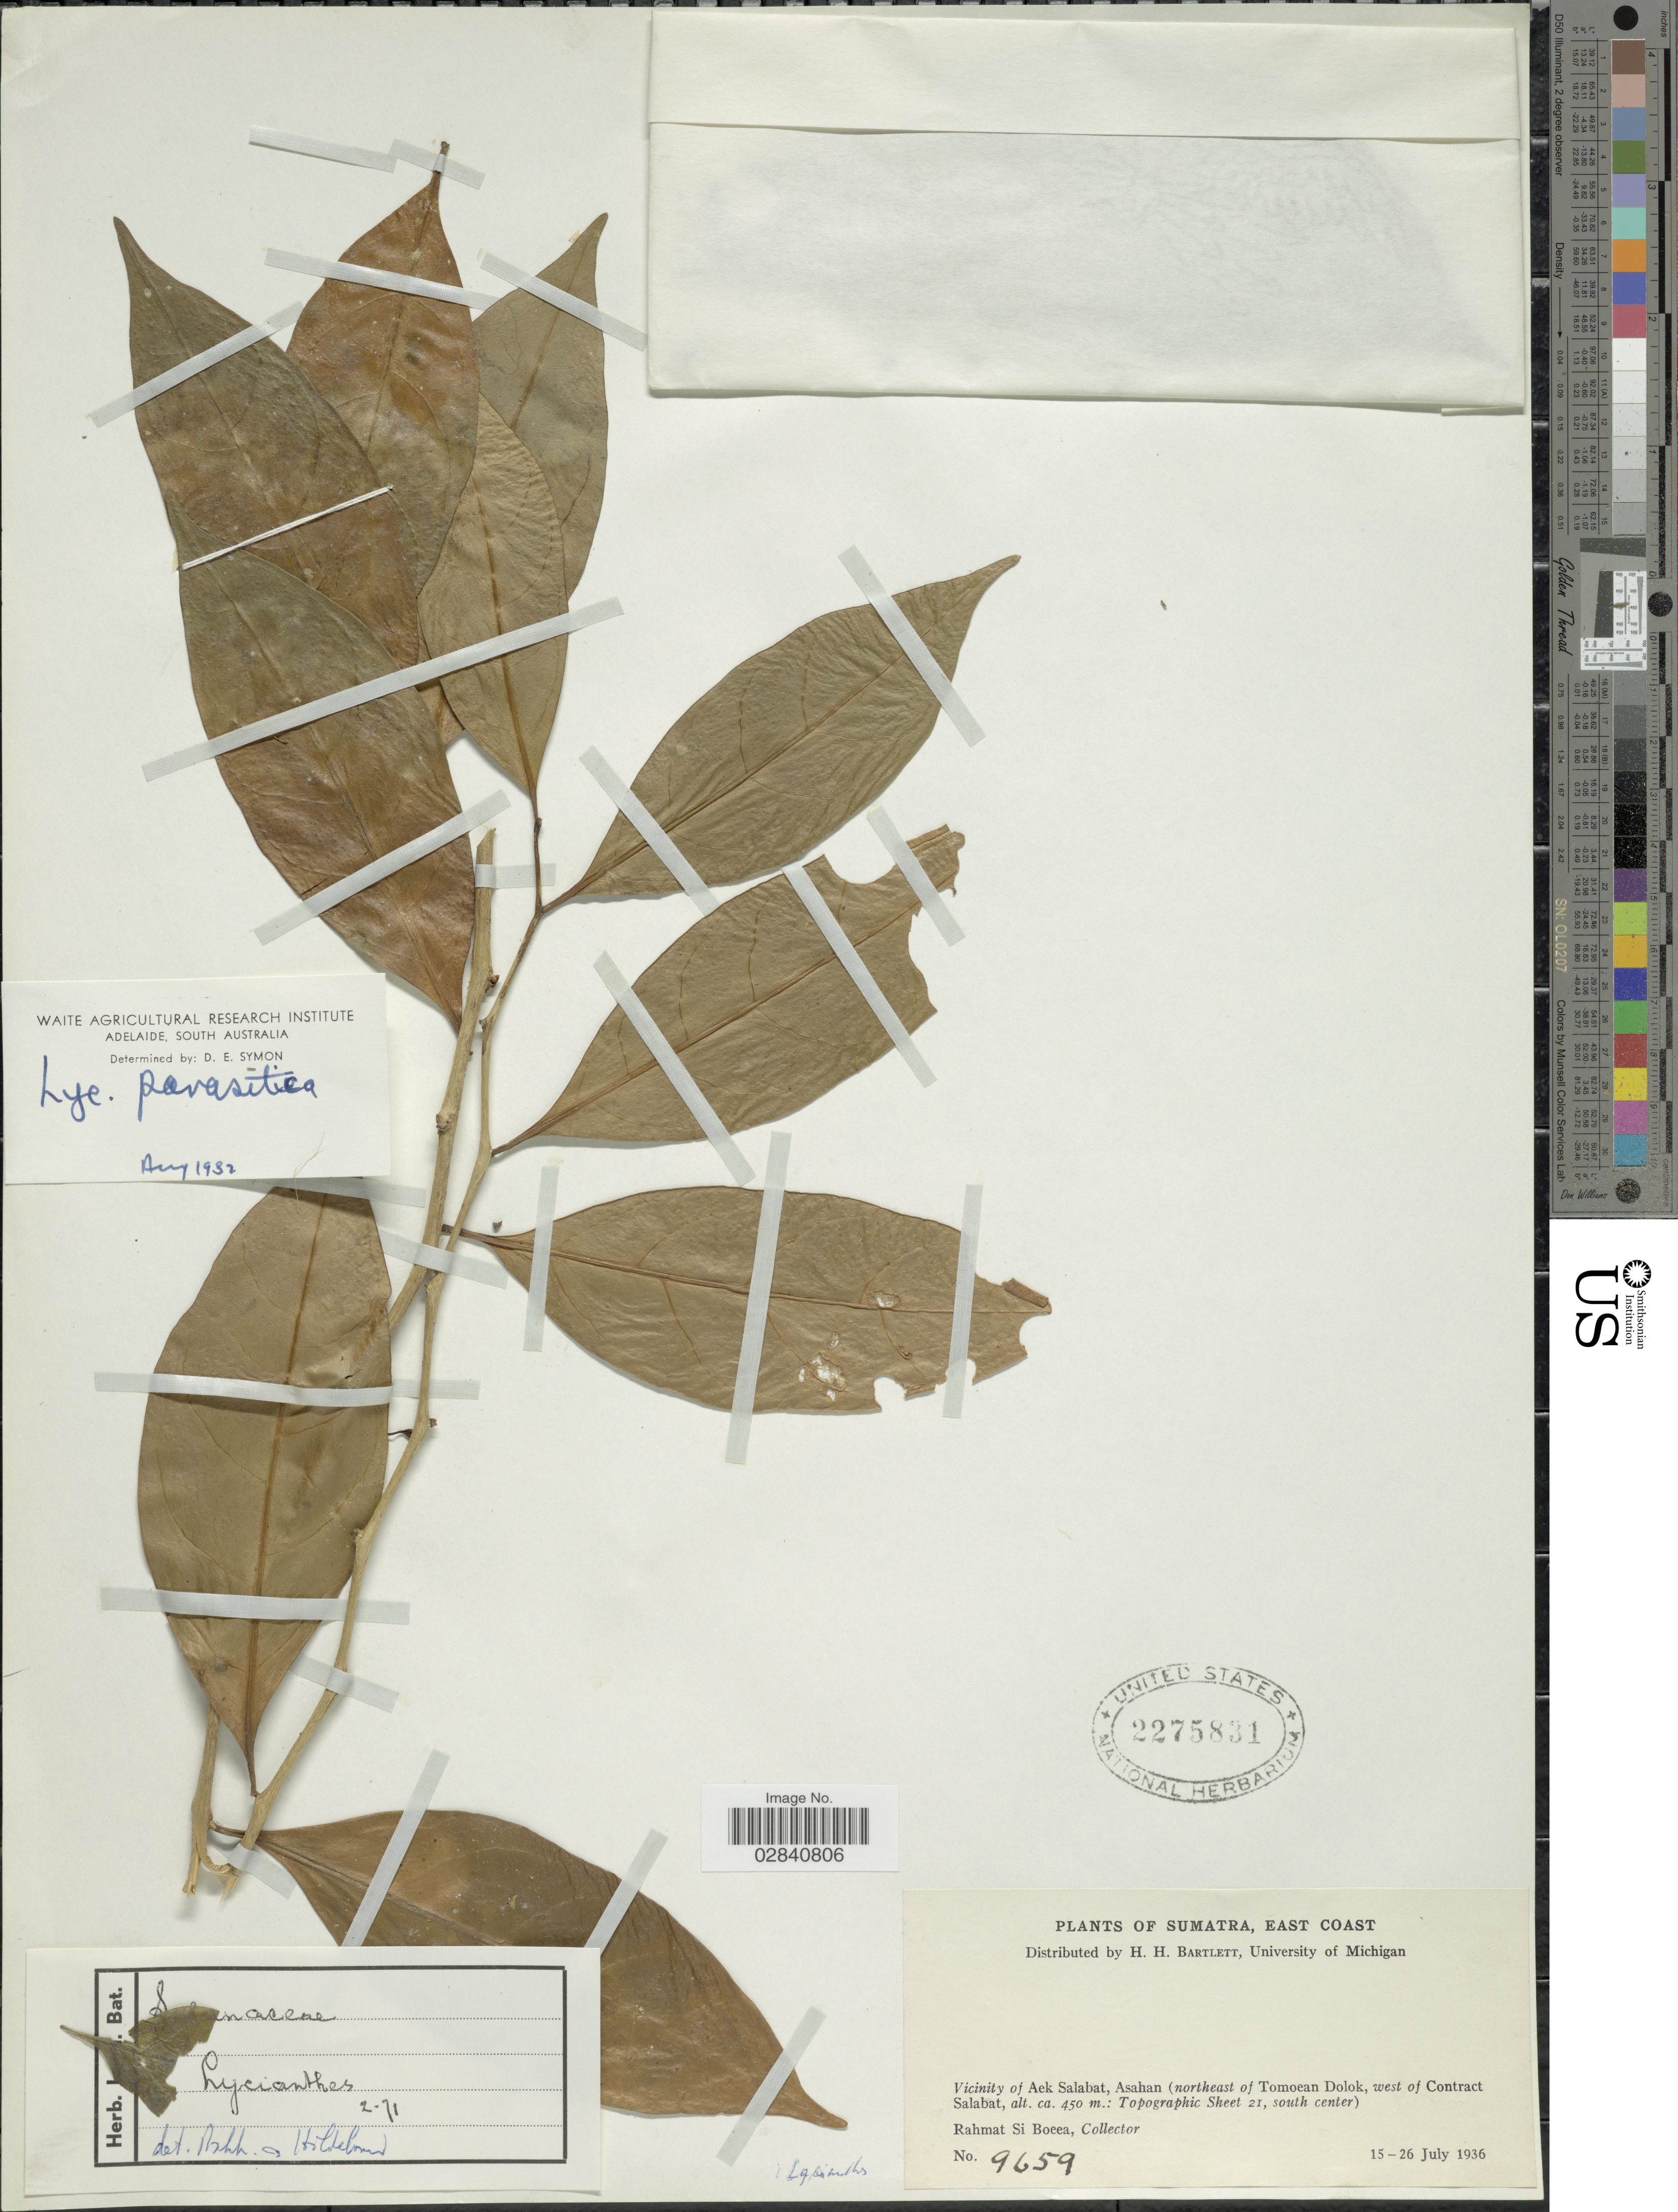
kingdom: Plantae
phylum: Tracheophyta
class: Magnoliopsida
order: Solanales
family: Solanaceae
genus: Lycianthes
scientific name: Lycianthes parasitica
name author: (Blume) Bitter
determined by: Knapp, S. D.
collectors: Rahmat Si Boeea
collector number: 9659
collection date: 1936-07-15/1936-07-26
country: Indonesia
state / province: Sumatra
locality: Vicinity of Aek Salabat, Asahan (northeast of Tomoean Dolok, west of Contract Salabat, Topographic Sheet 21, south center).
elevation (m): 450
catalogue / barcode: US 2275831